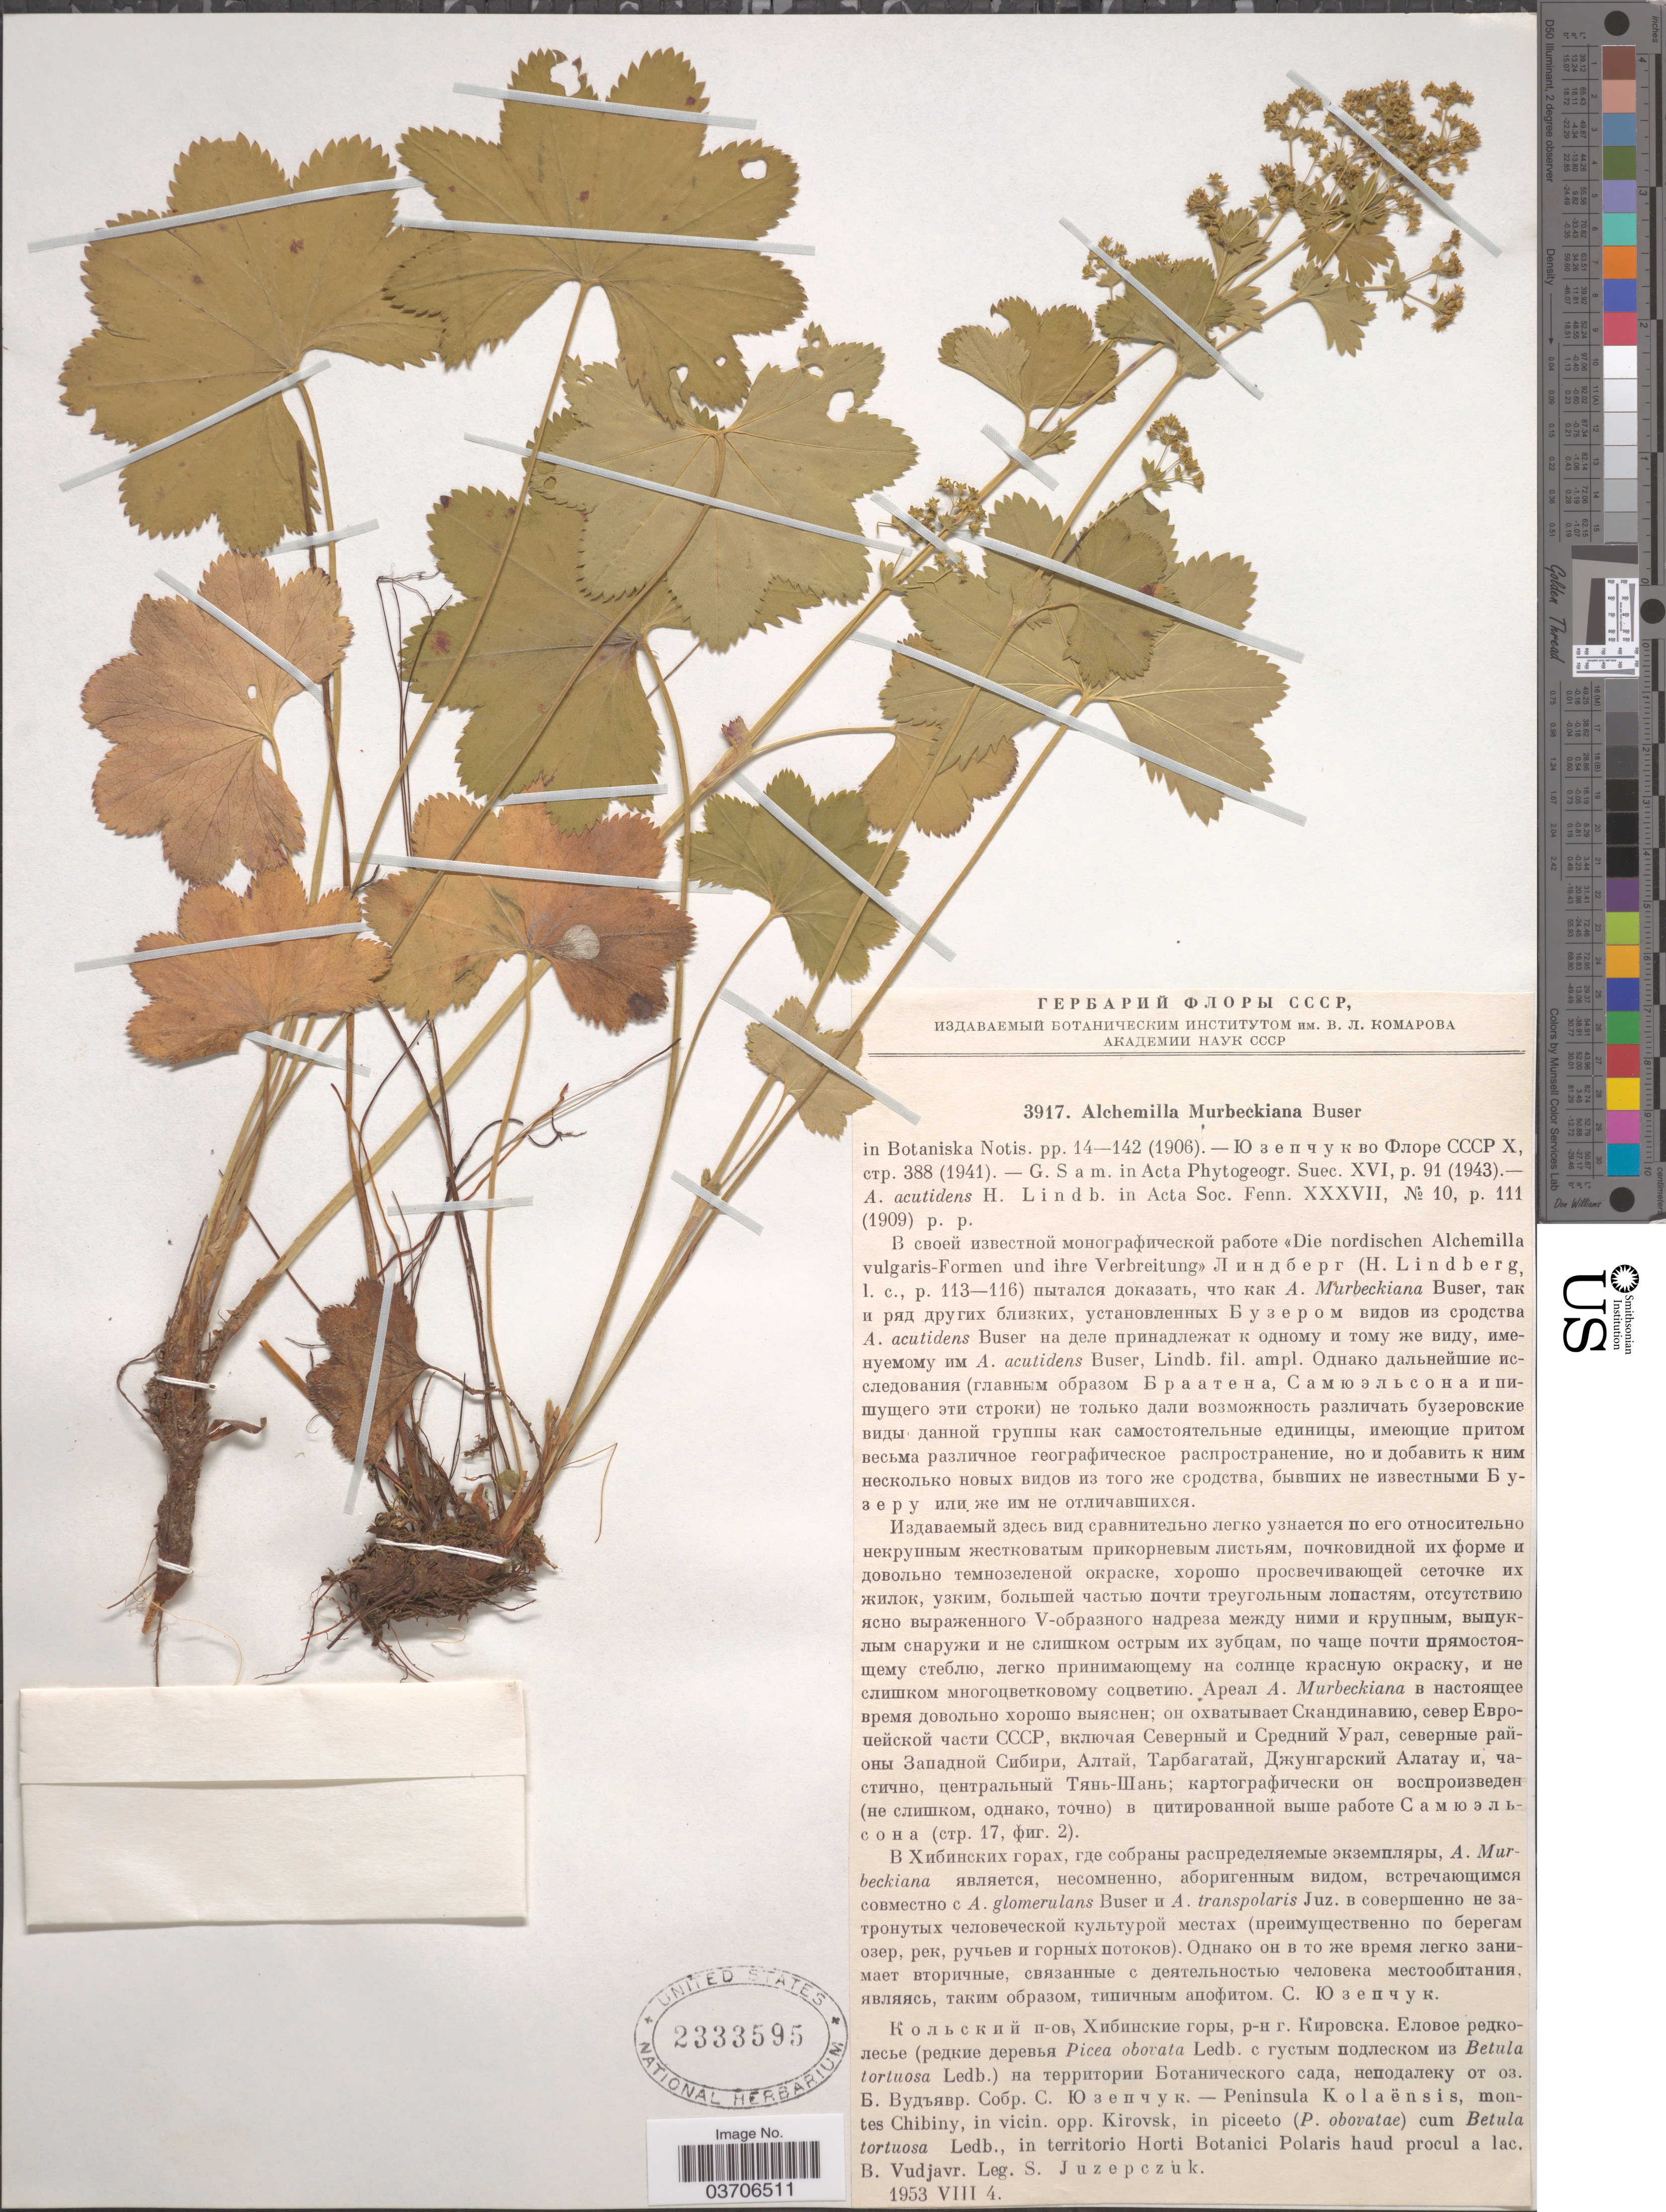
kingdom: Plantae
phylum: Tracheophyta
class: Magnoliopsida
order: Rosales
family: Rosaceae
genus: Alchemilla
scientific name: Alchemilla murbeckiana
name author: Buser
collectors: S. V. Juzepczuk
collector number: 3917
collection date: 1953-08-04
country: Russian Federation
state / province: Murmansk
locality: Peninsula Kolaënsis, montortuosa Ledb., in territoio Horti Botanici Polaris haud procul a lac. B. Vudjavr.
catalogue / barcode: US 2333595